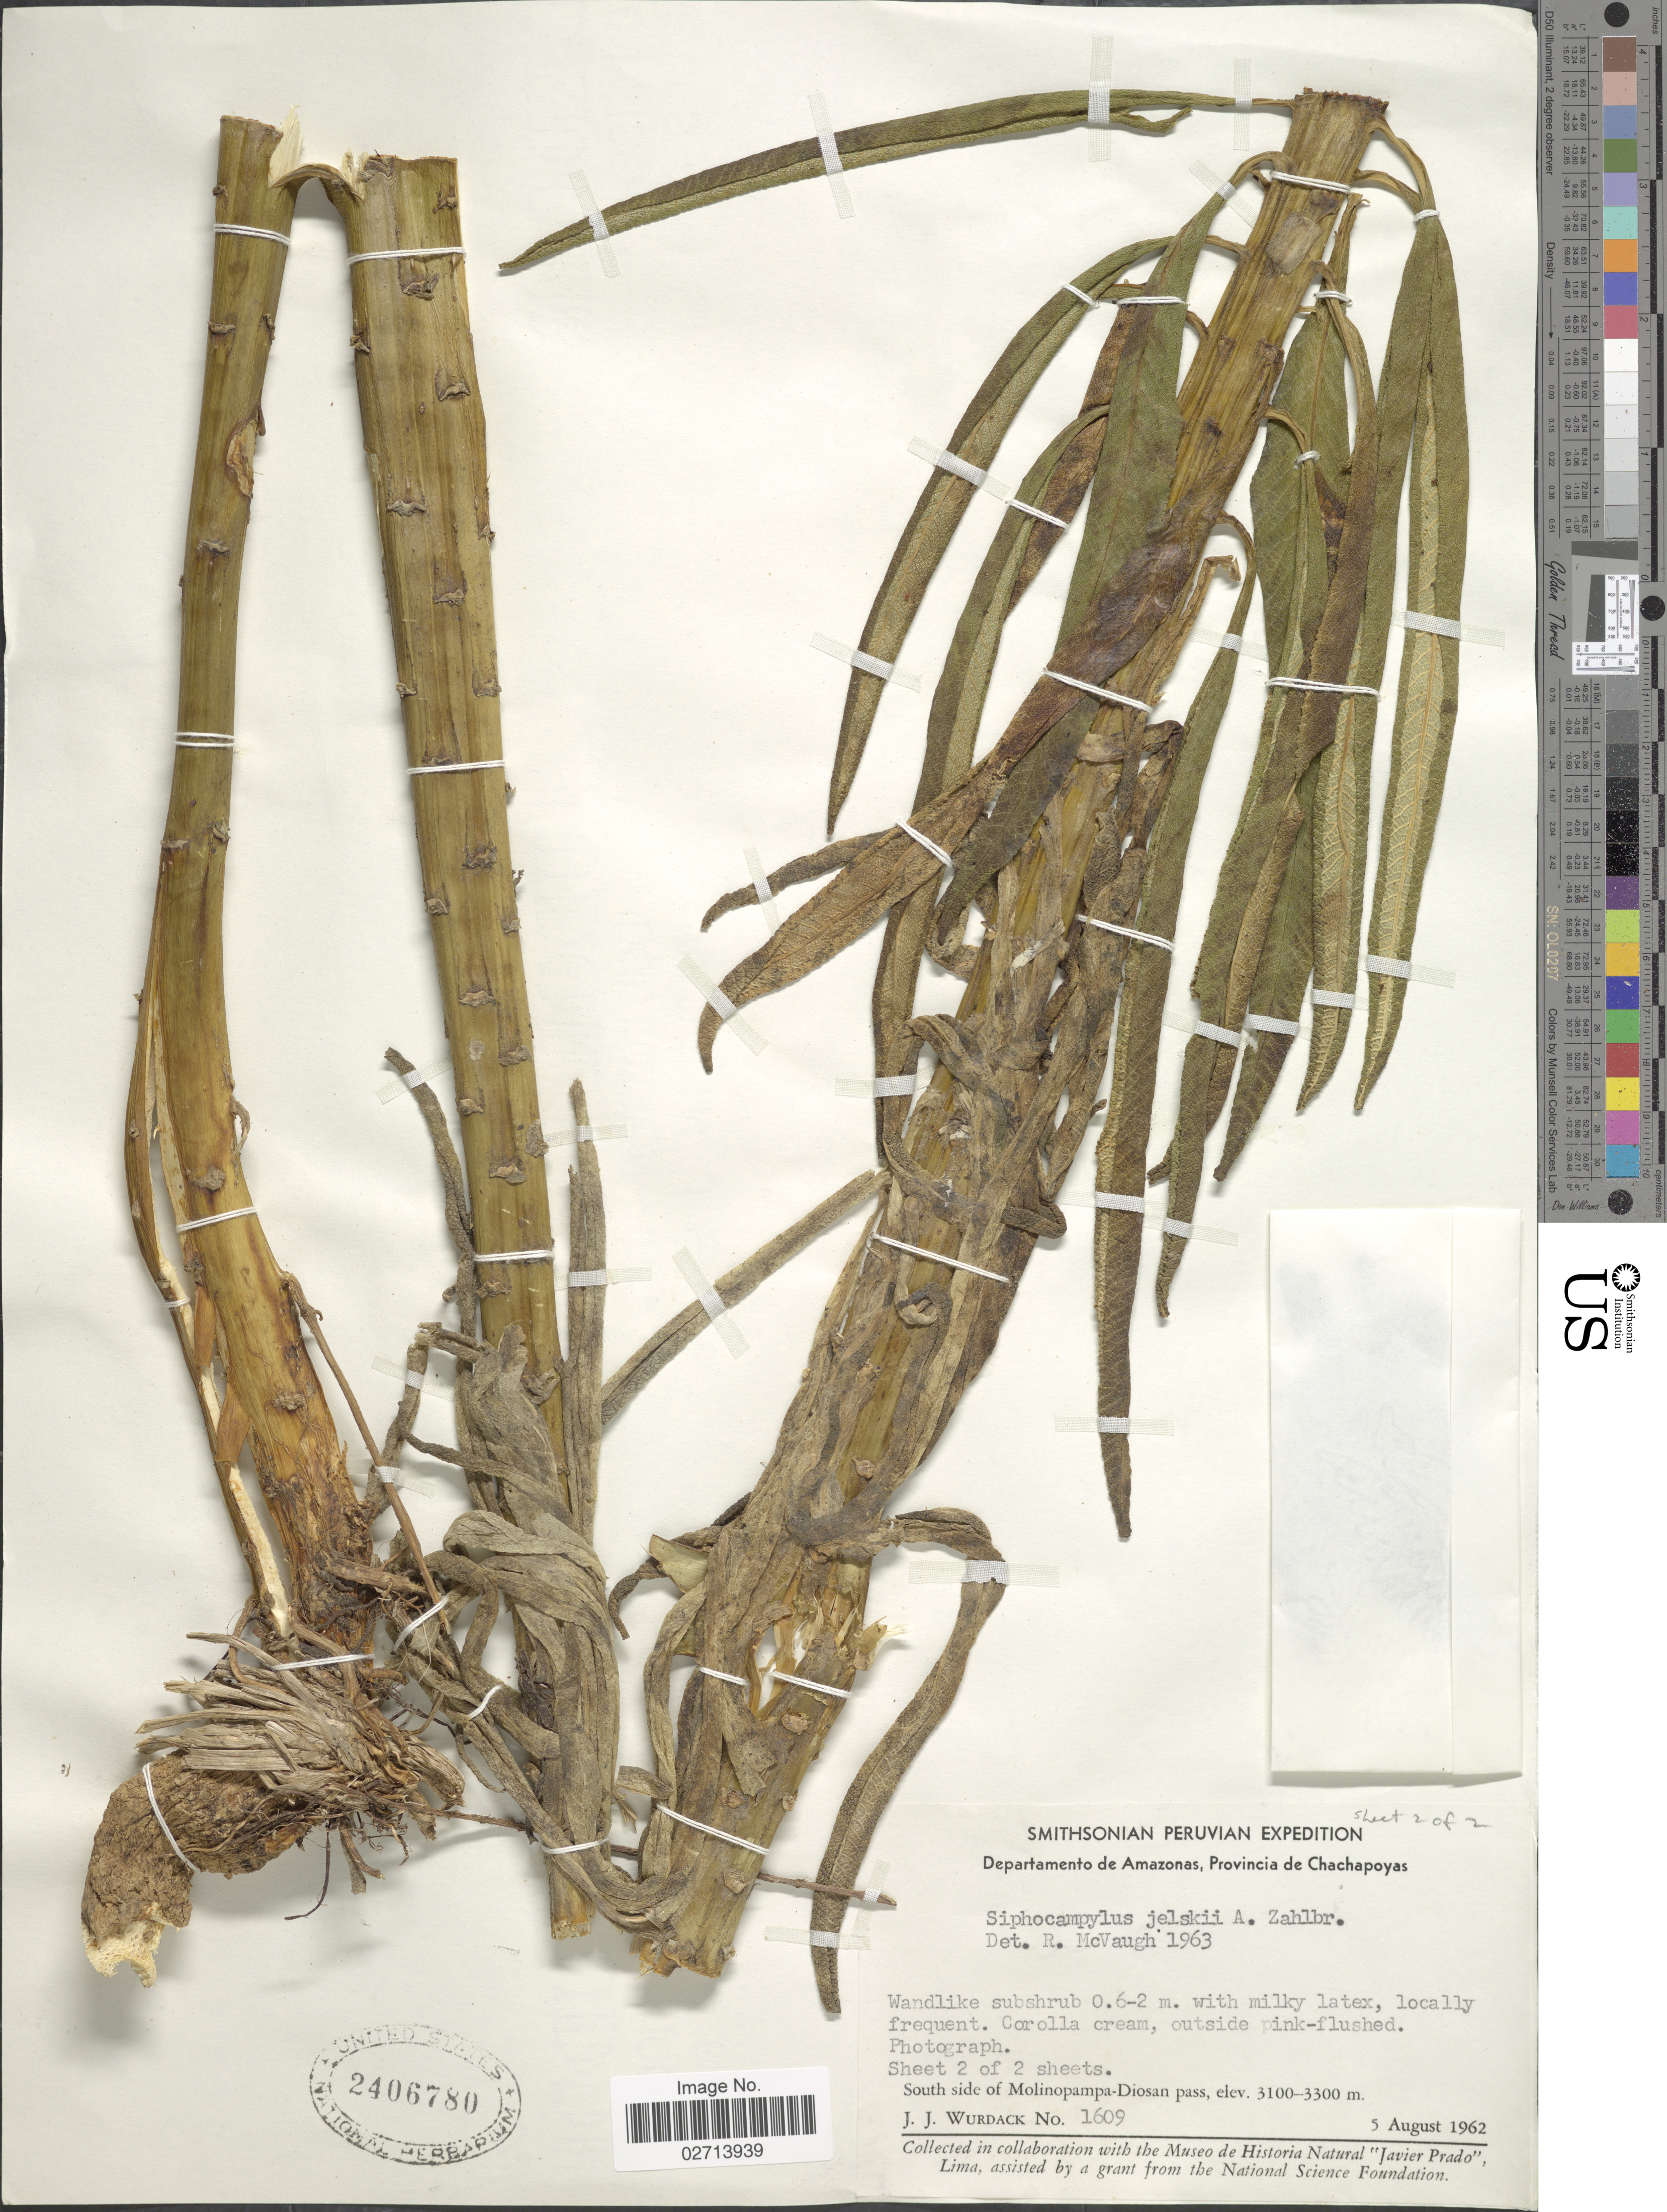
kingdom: Plantae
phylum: Tracheophyta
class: Magnoliopsida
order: Asterales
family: Campanulaceae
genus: Siphocampylus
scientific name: Siphocampylus jelskii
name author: Zahlbr.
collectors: J. J. Wurdack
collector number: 1609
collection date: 1962-08-05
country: Peru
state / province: Amazonas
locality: Provincia de Chachapoyas. South side of Molinopampa-Diosan pass.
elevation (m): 3100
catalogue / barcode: US 2406780